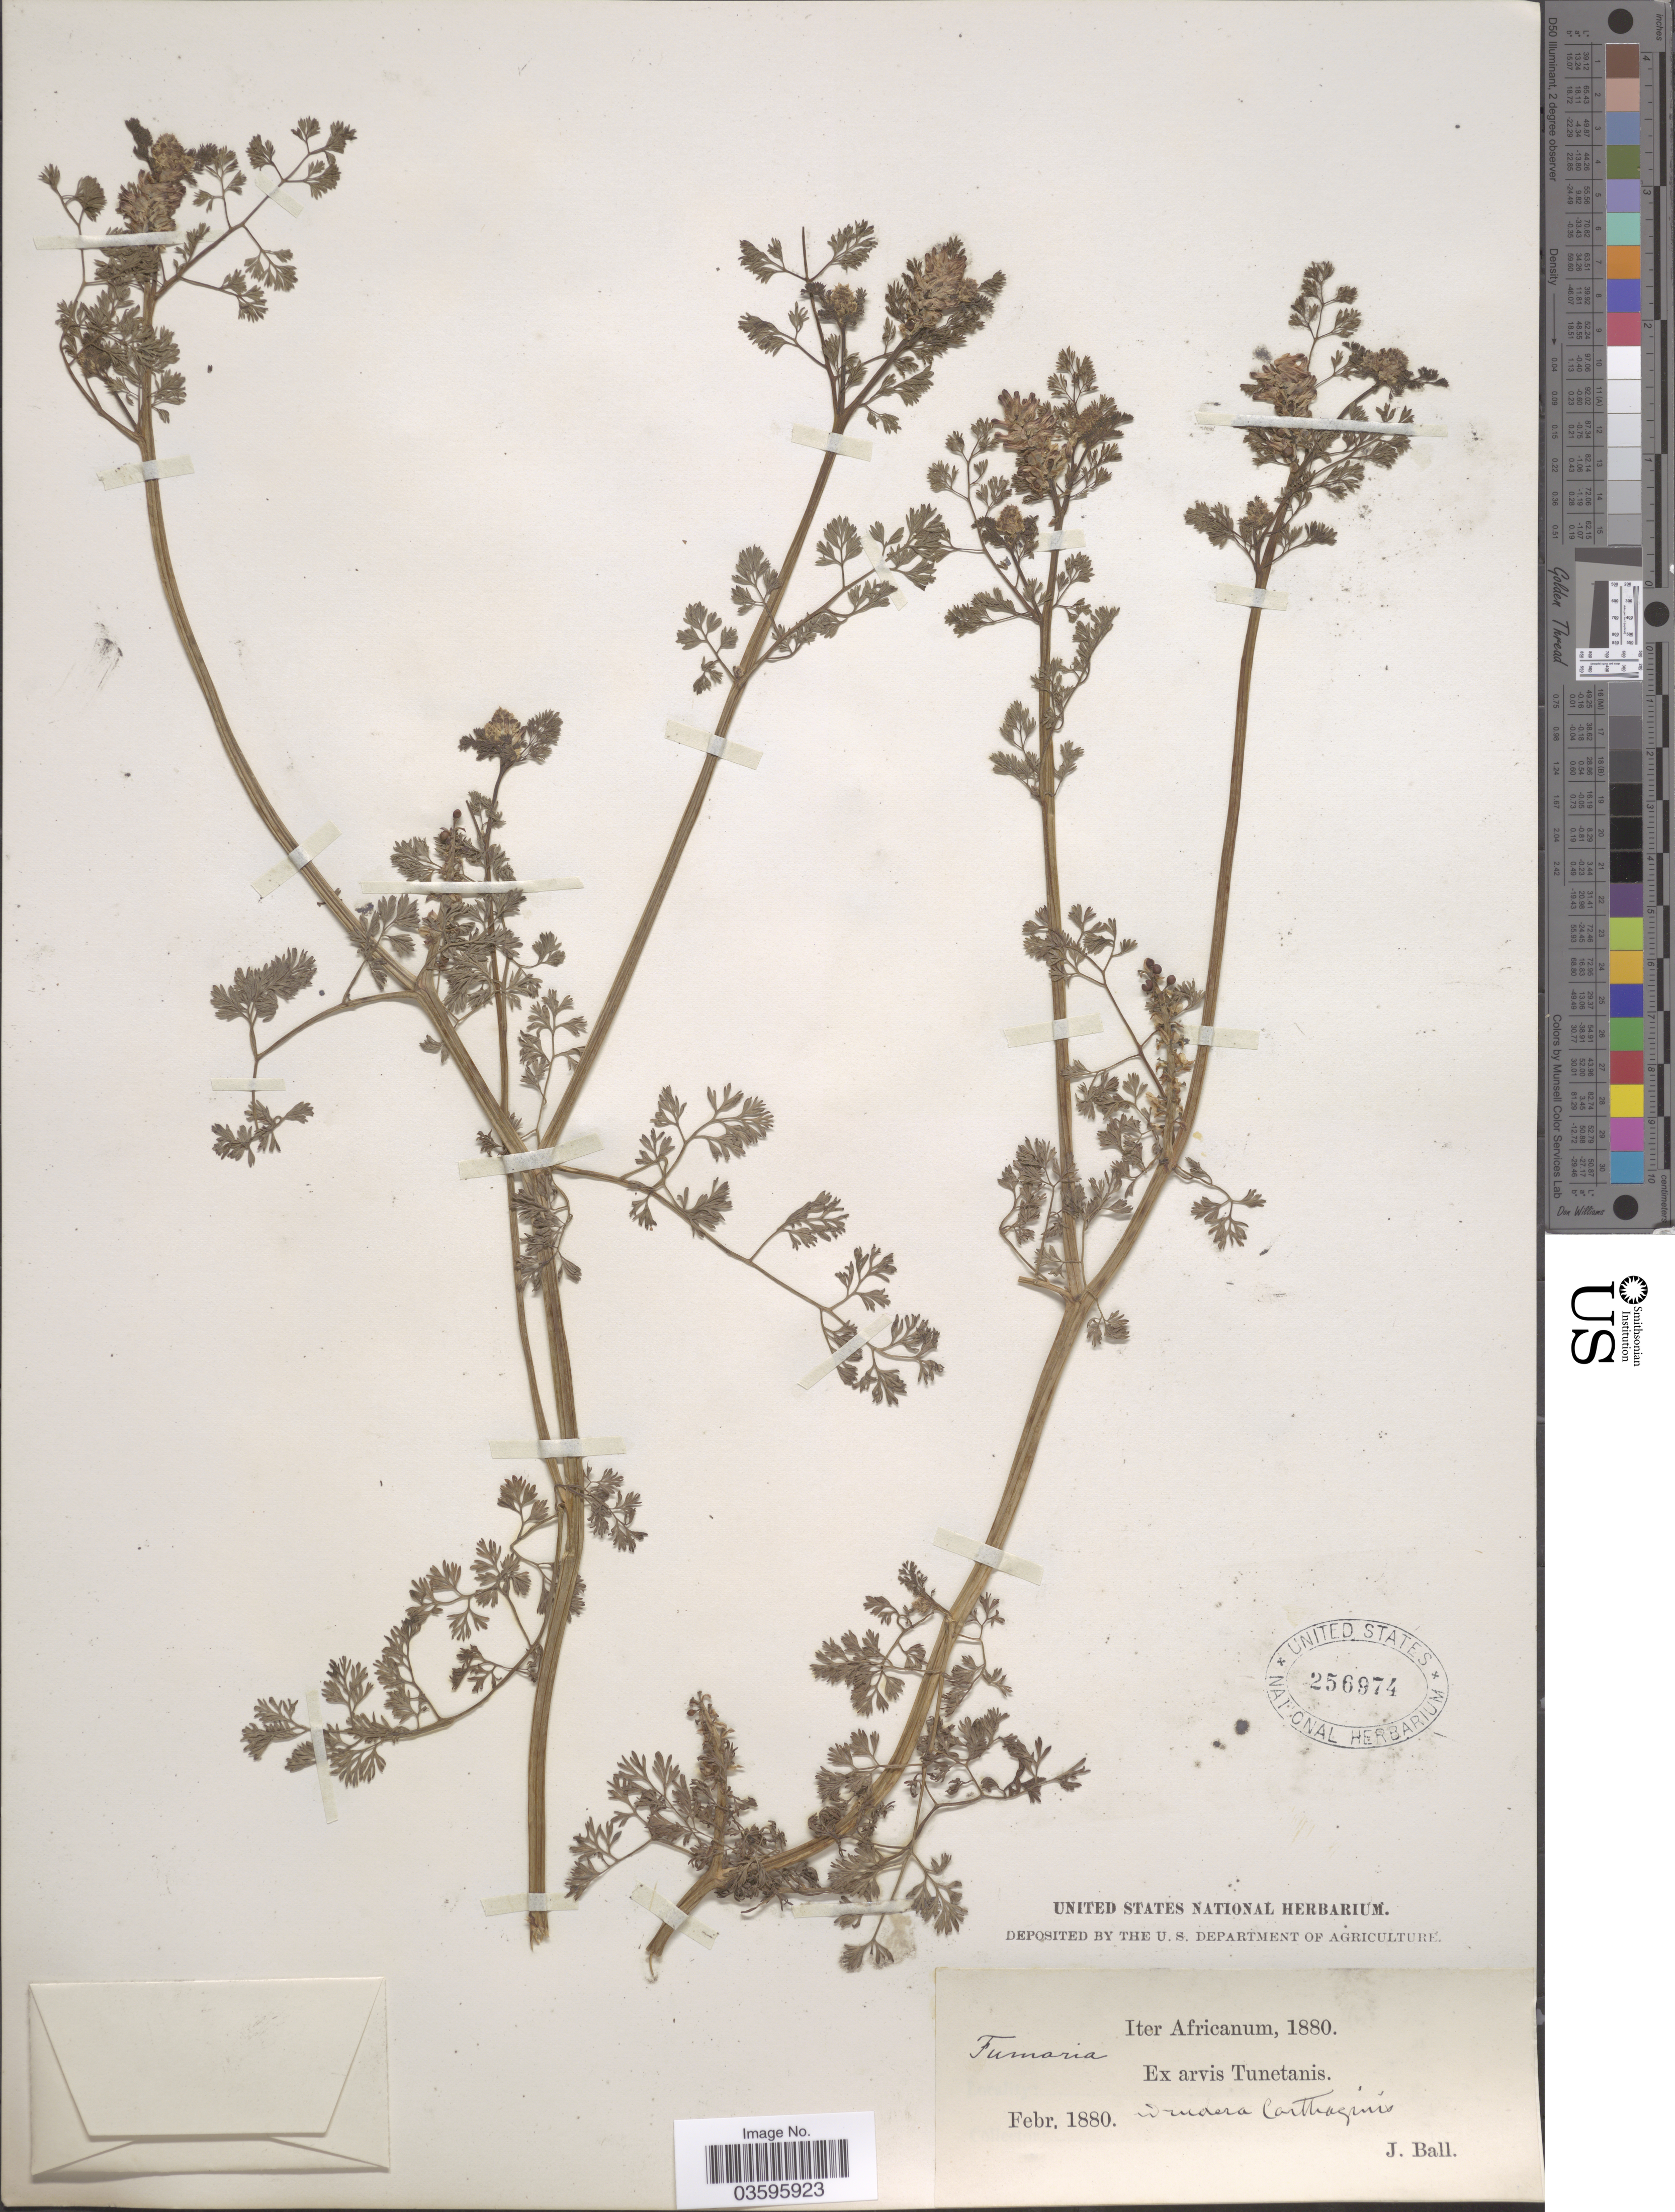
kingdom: Plantae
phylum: Tracheophyta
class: Magnoliopsida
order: Ranunculales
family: Papaveraceae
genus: Fumaria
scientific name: Fumaria sp.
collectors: J. Ball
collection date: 1880-02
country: Tunisia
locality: Iter Africanum. Ex arvis Tunetanis. In rudera Carthaginis.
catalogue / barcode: US 256974